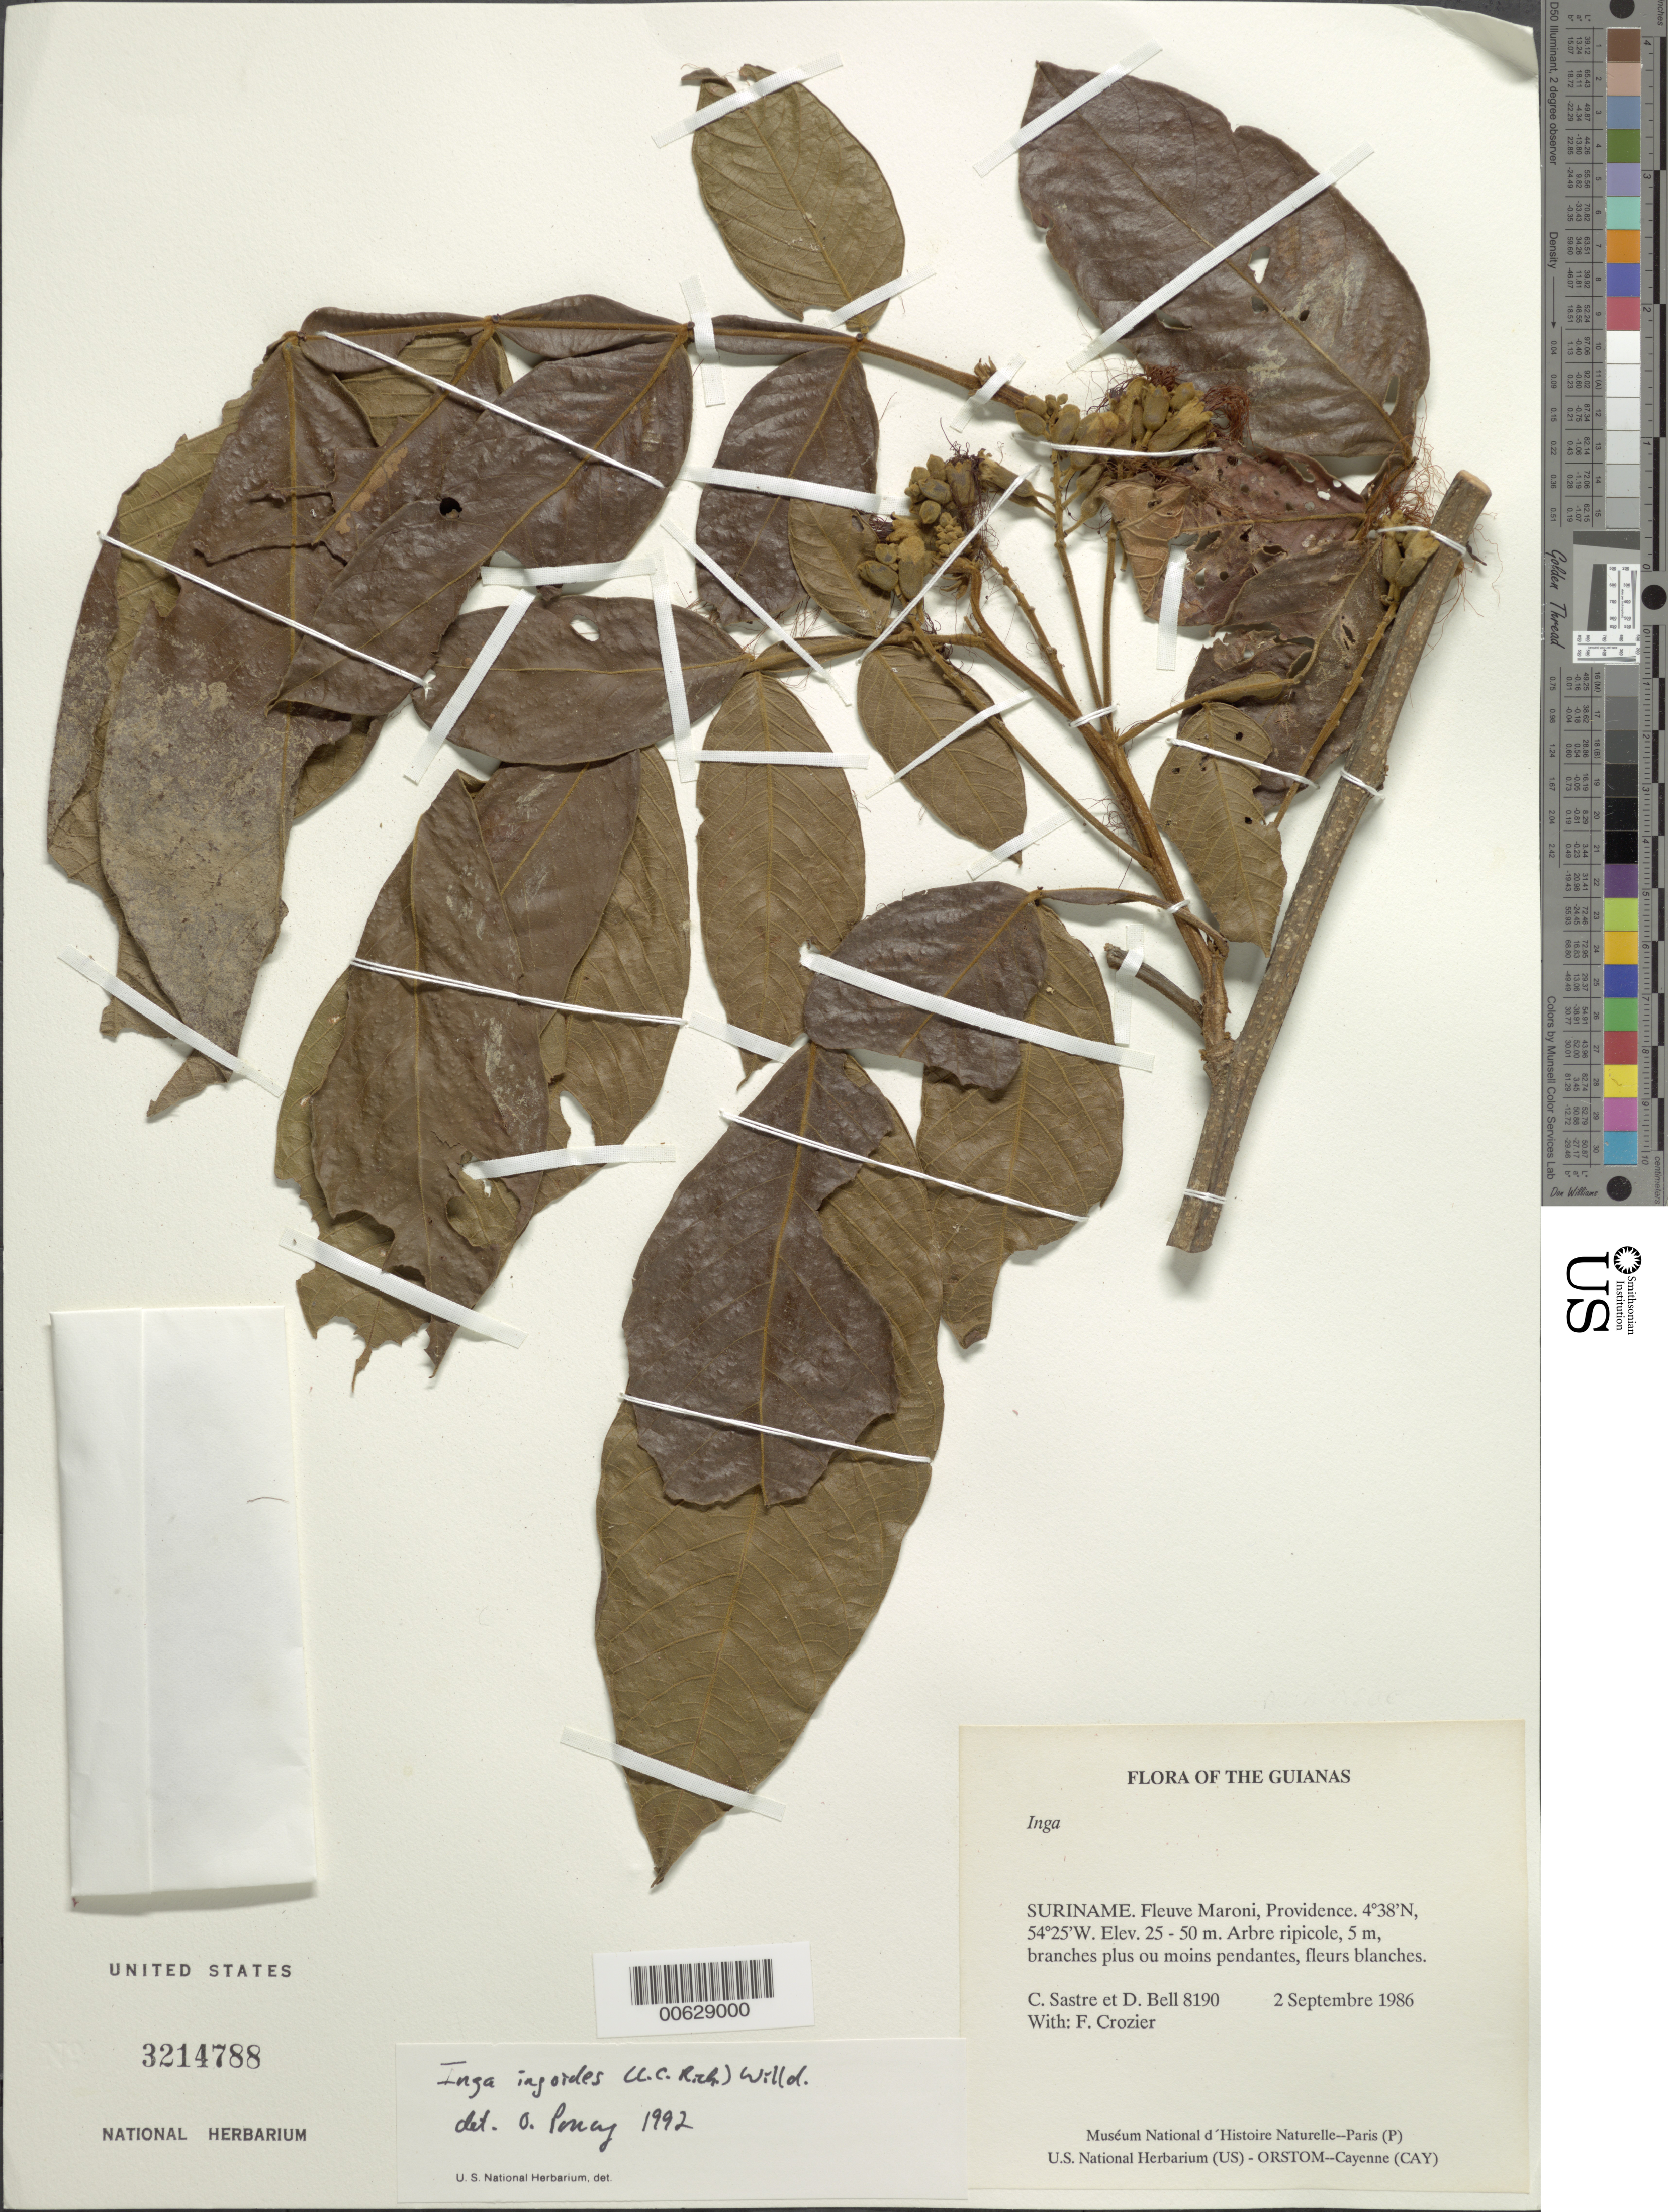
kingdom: Plantae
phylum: Tracheophyta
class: Magnoliopsida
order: Fabales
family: Fabaceae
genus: Inga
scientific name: Inga ingoides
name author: (Rich.) Willd.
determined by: Poncy, O.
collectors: C. H. L. Sastre, D. A. Bell & F. Crozier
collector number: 8190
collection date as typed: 2 September 1986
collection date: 1986-09-02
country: Suriname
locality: Fleuve Maroni, Providence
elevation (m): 25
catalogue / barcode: US 3214788